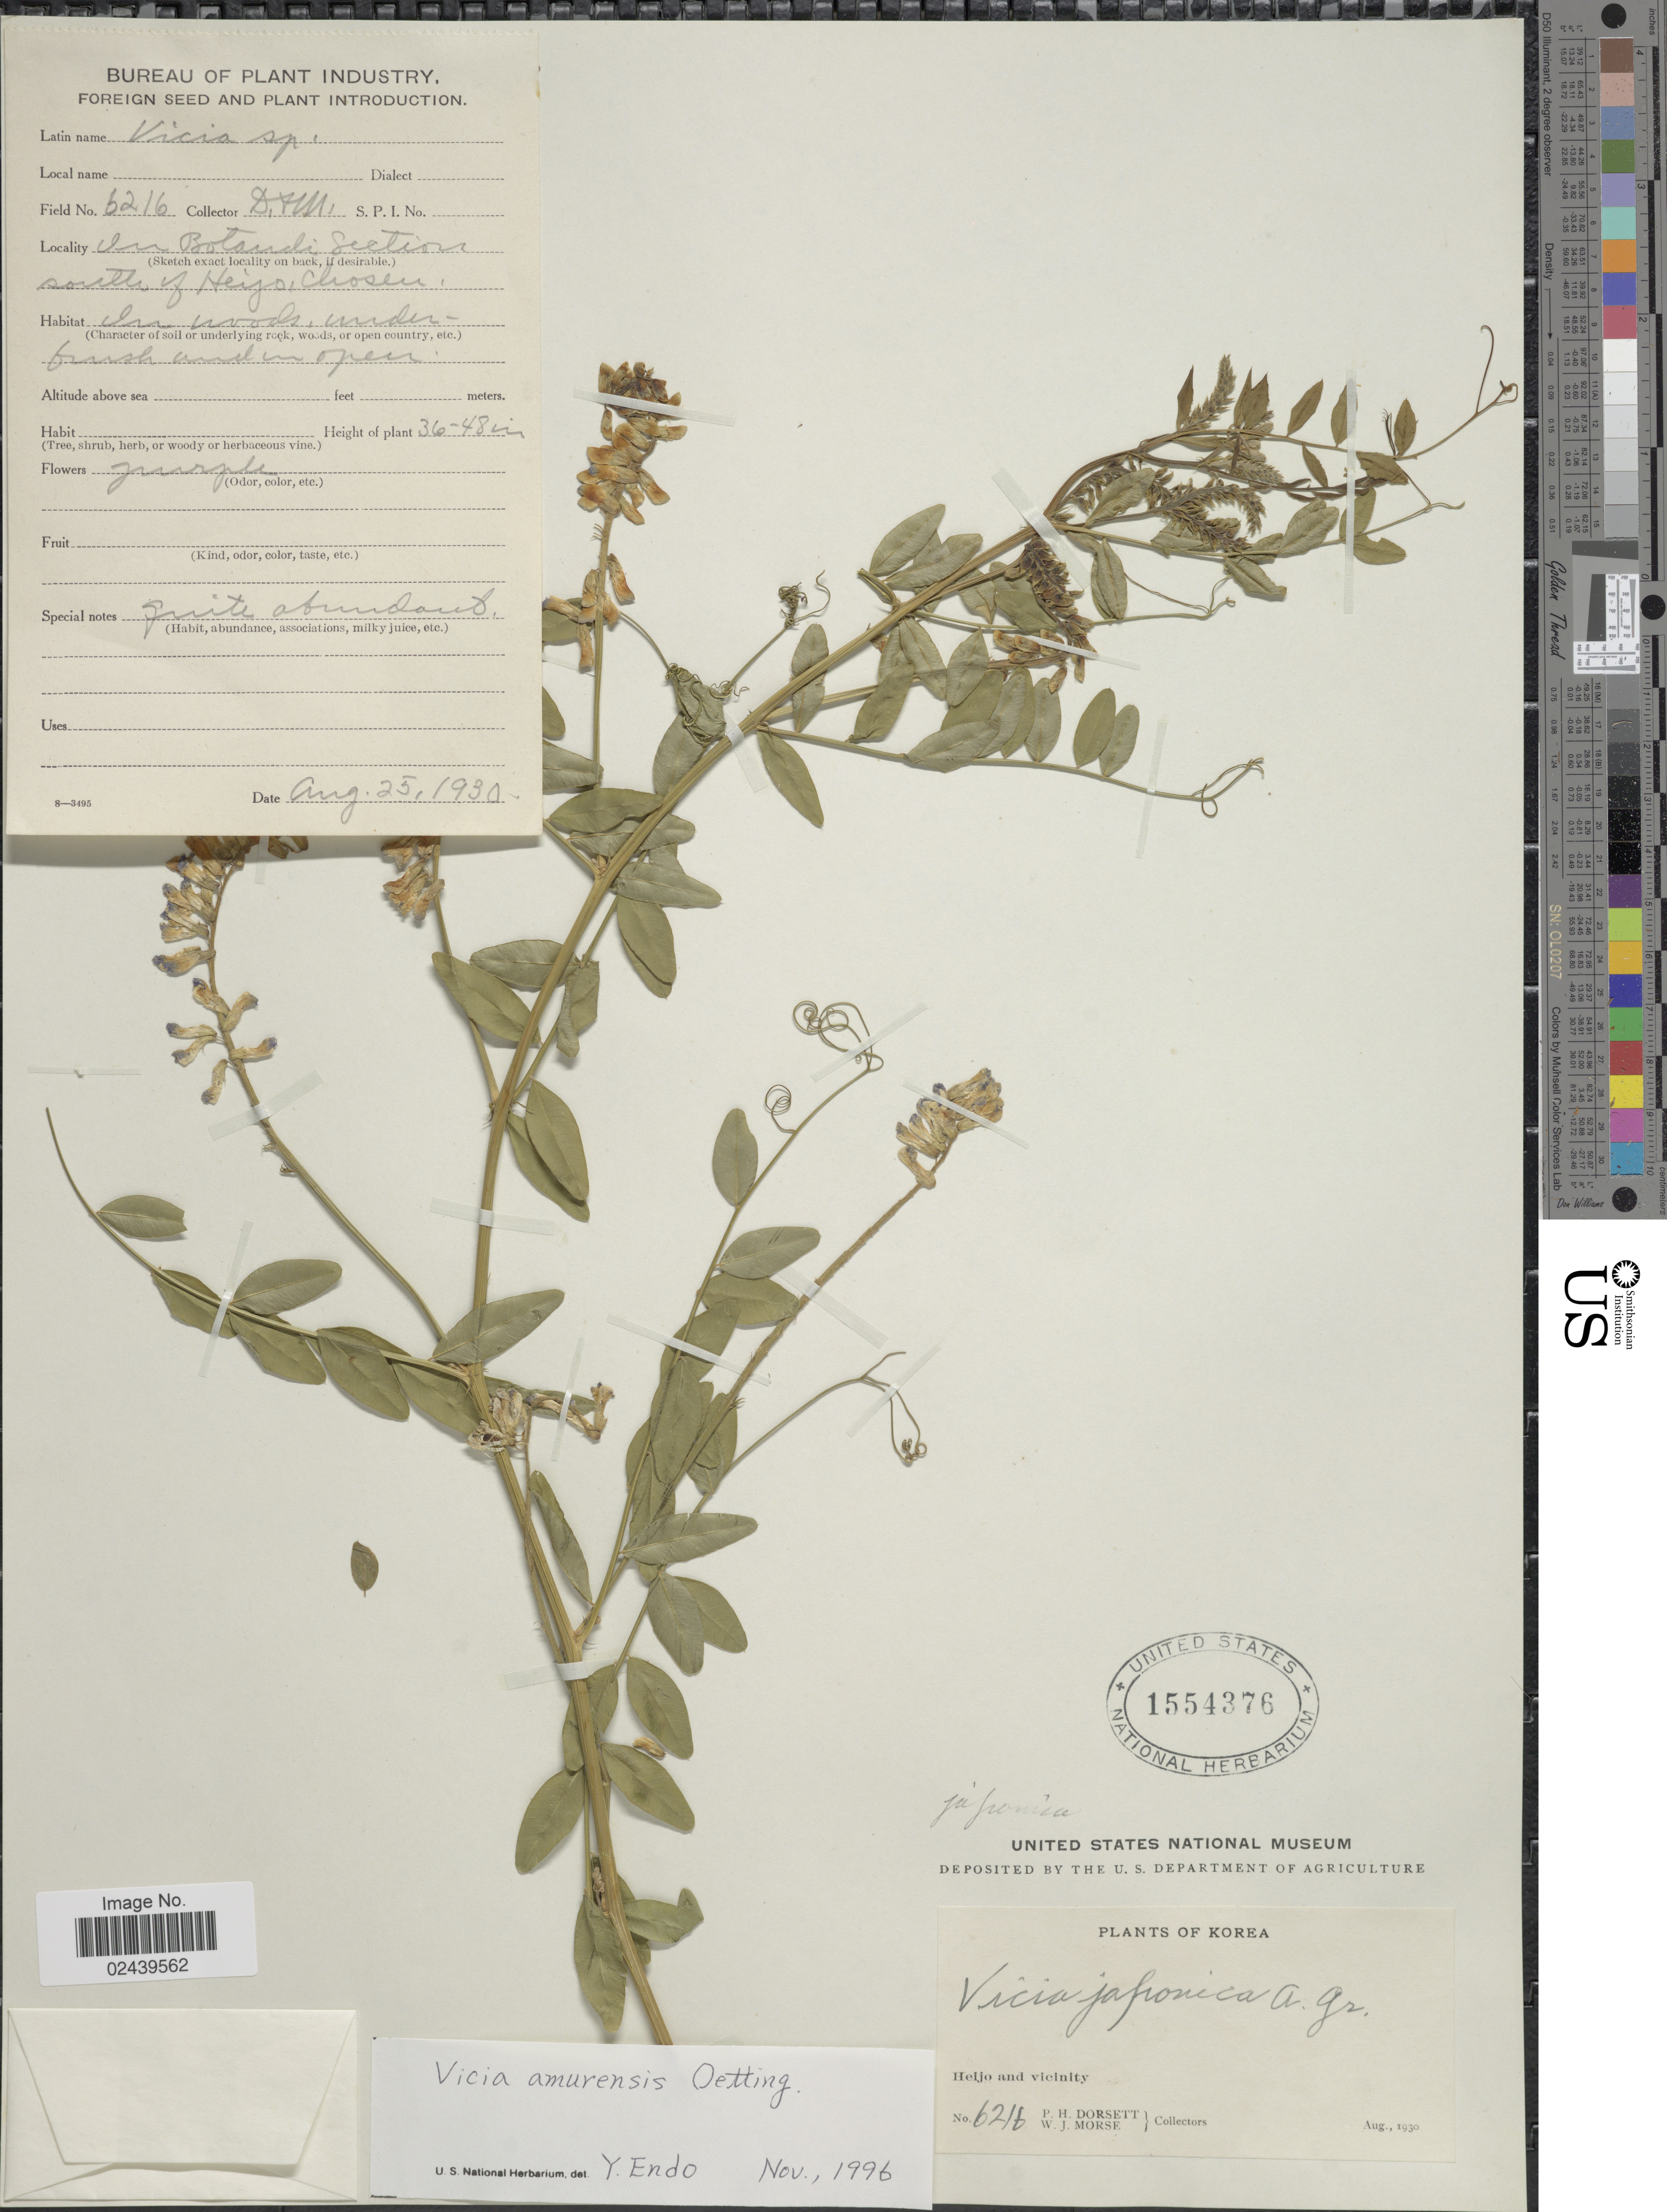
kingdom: Plantae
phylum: Tracheophyta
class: Magnoliopsida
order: Fabales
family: Fabaceae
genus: Vicia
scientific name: Vicia amurensis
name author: Oett.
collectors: P. H. Dorsett & W. J. Morse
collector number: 6216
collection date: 1930-08-25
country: North Korea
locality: Heijo and vicinity. On Botandi Section south of Heijo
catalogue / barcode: US 1554376